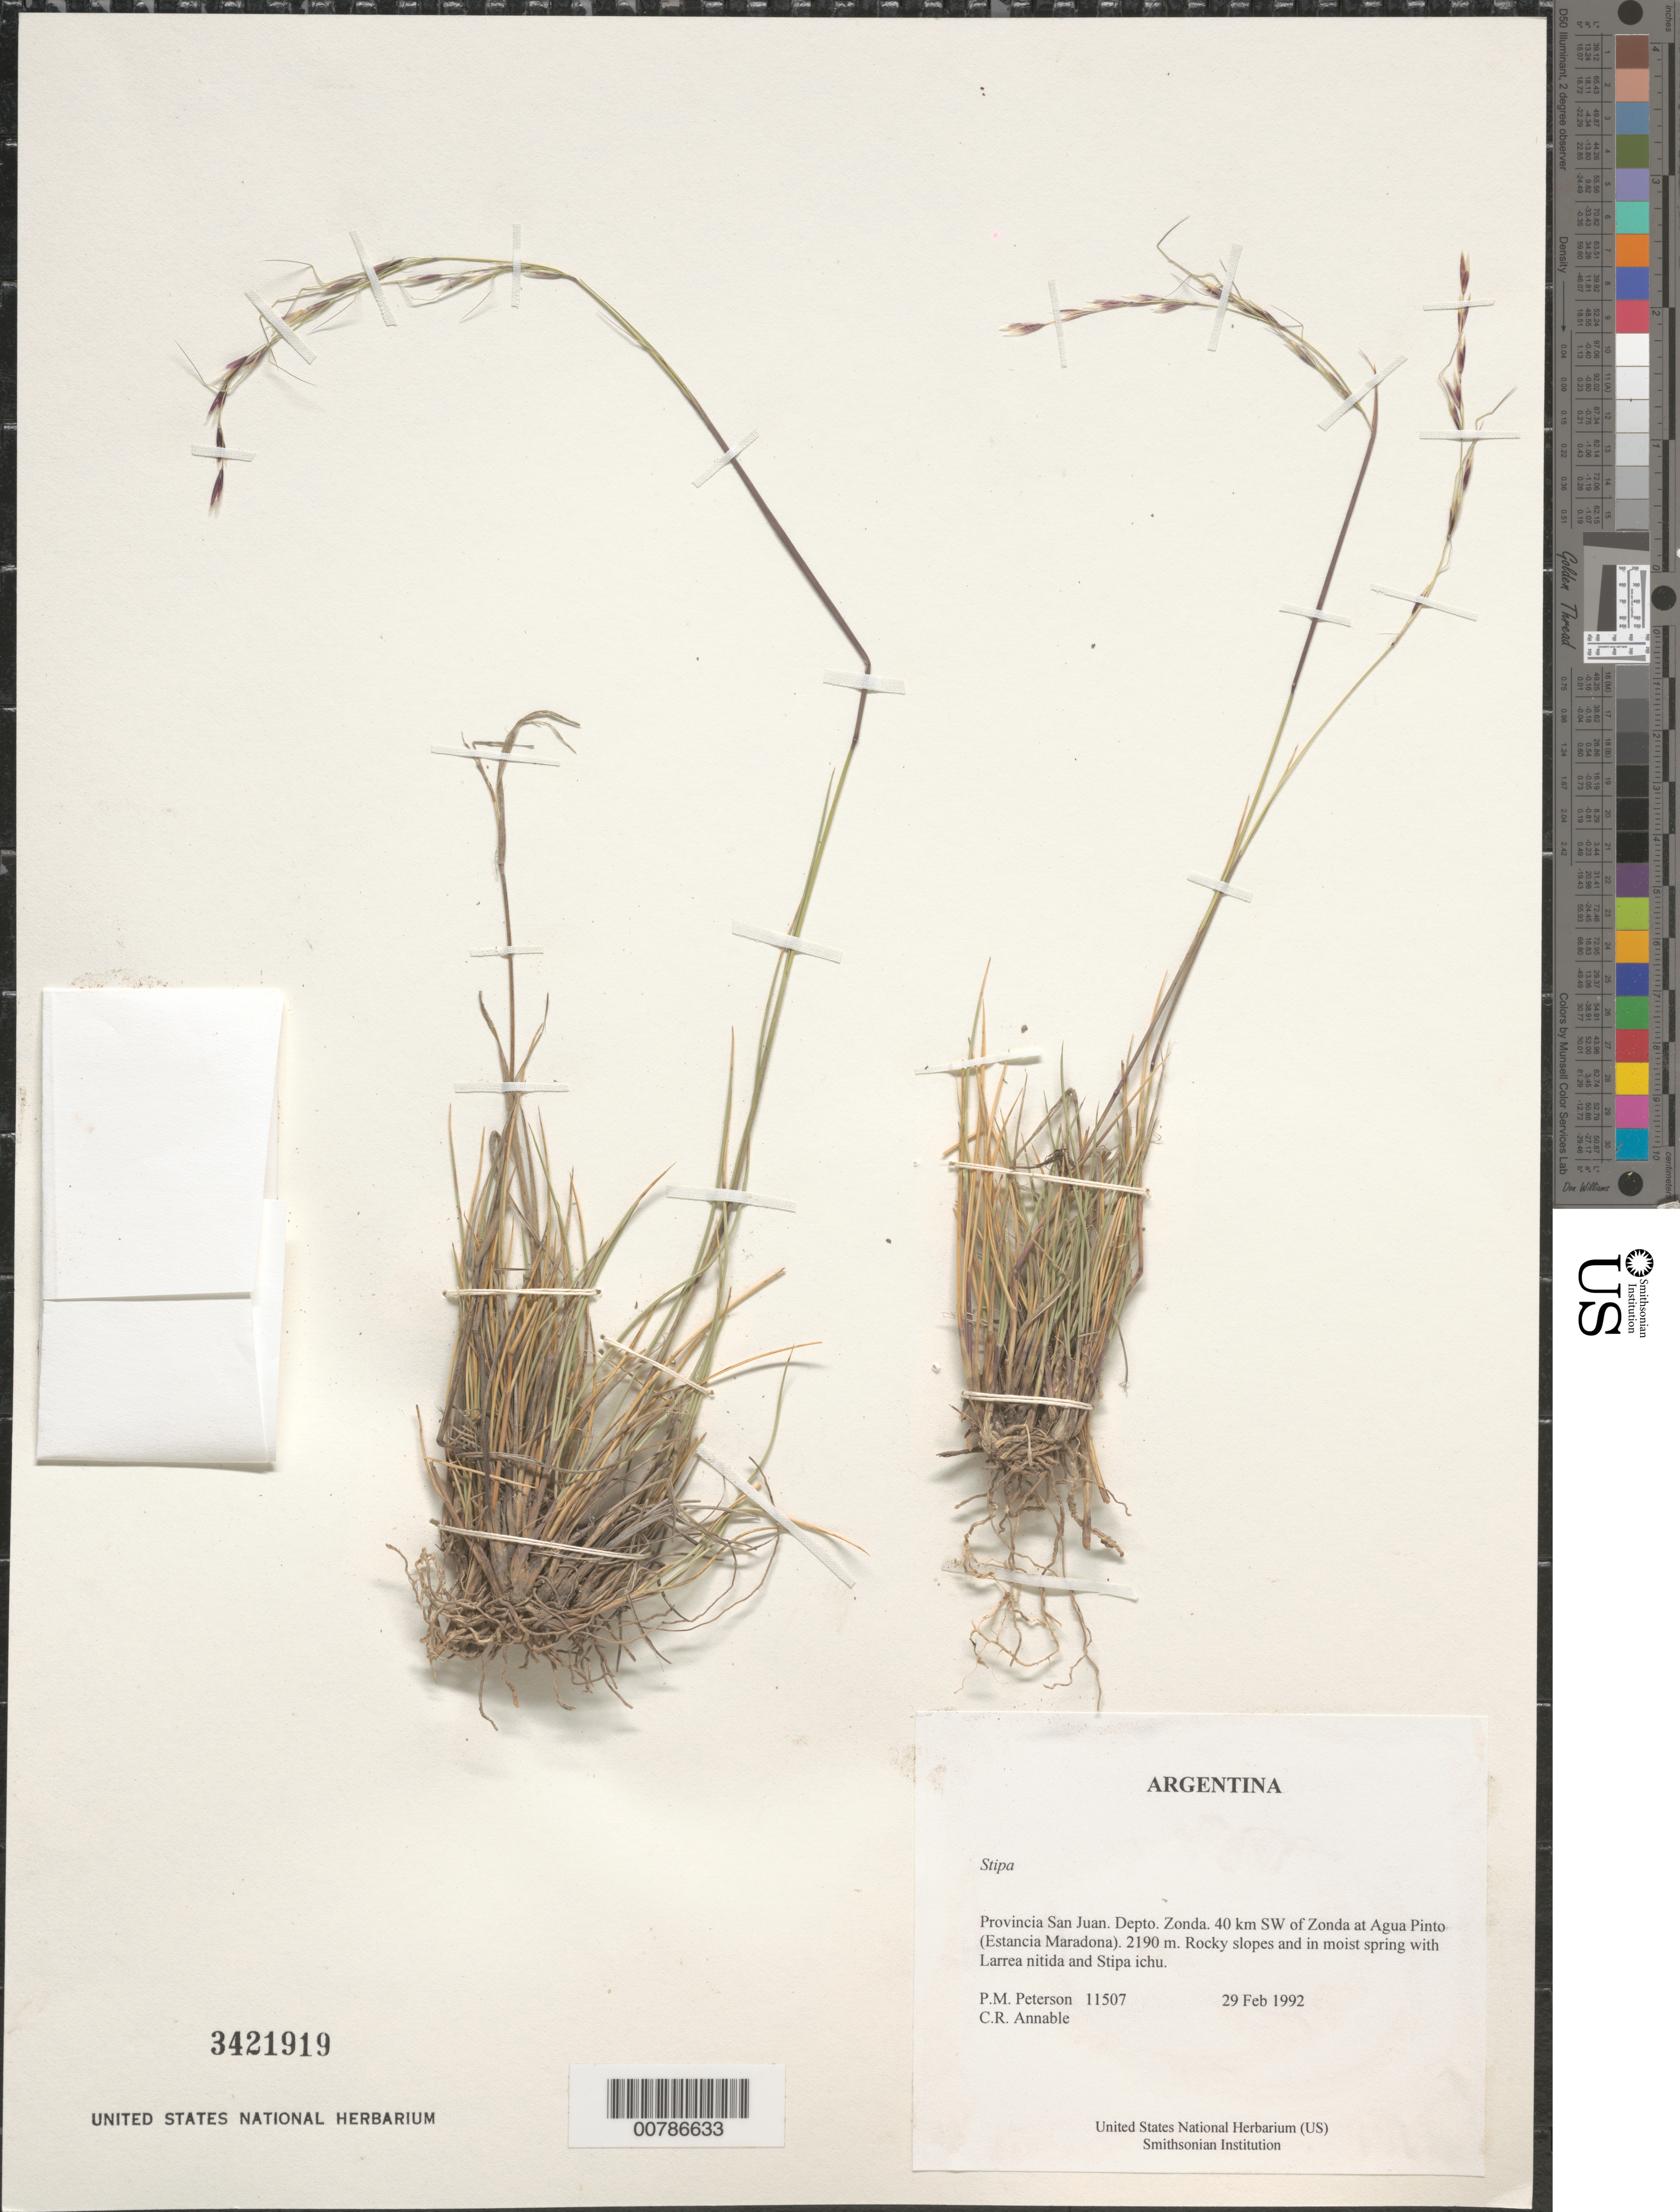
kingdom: Plantae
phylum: Tracheophyta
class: Liliopsida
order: Poales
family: Poaceae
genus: Stipa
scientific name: Stipa sp.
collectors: P. M. Peterson & C. R. Annable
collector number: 11507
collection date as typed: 29 Feb 1992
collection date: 1992-02-29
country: Argentina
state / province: San Juan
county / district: Zonda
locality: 40 km SW of Zonda at Agua Pinto (Estancia Maradona).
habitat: Rocky slopes and in moist spring with Larrea nitida and Stipa ichu.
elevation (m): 2190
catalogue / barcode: US 3421919